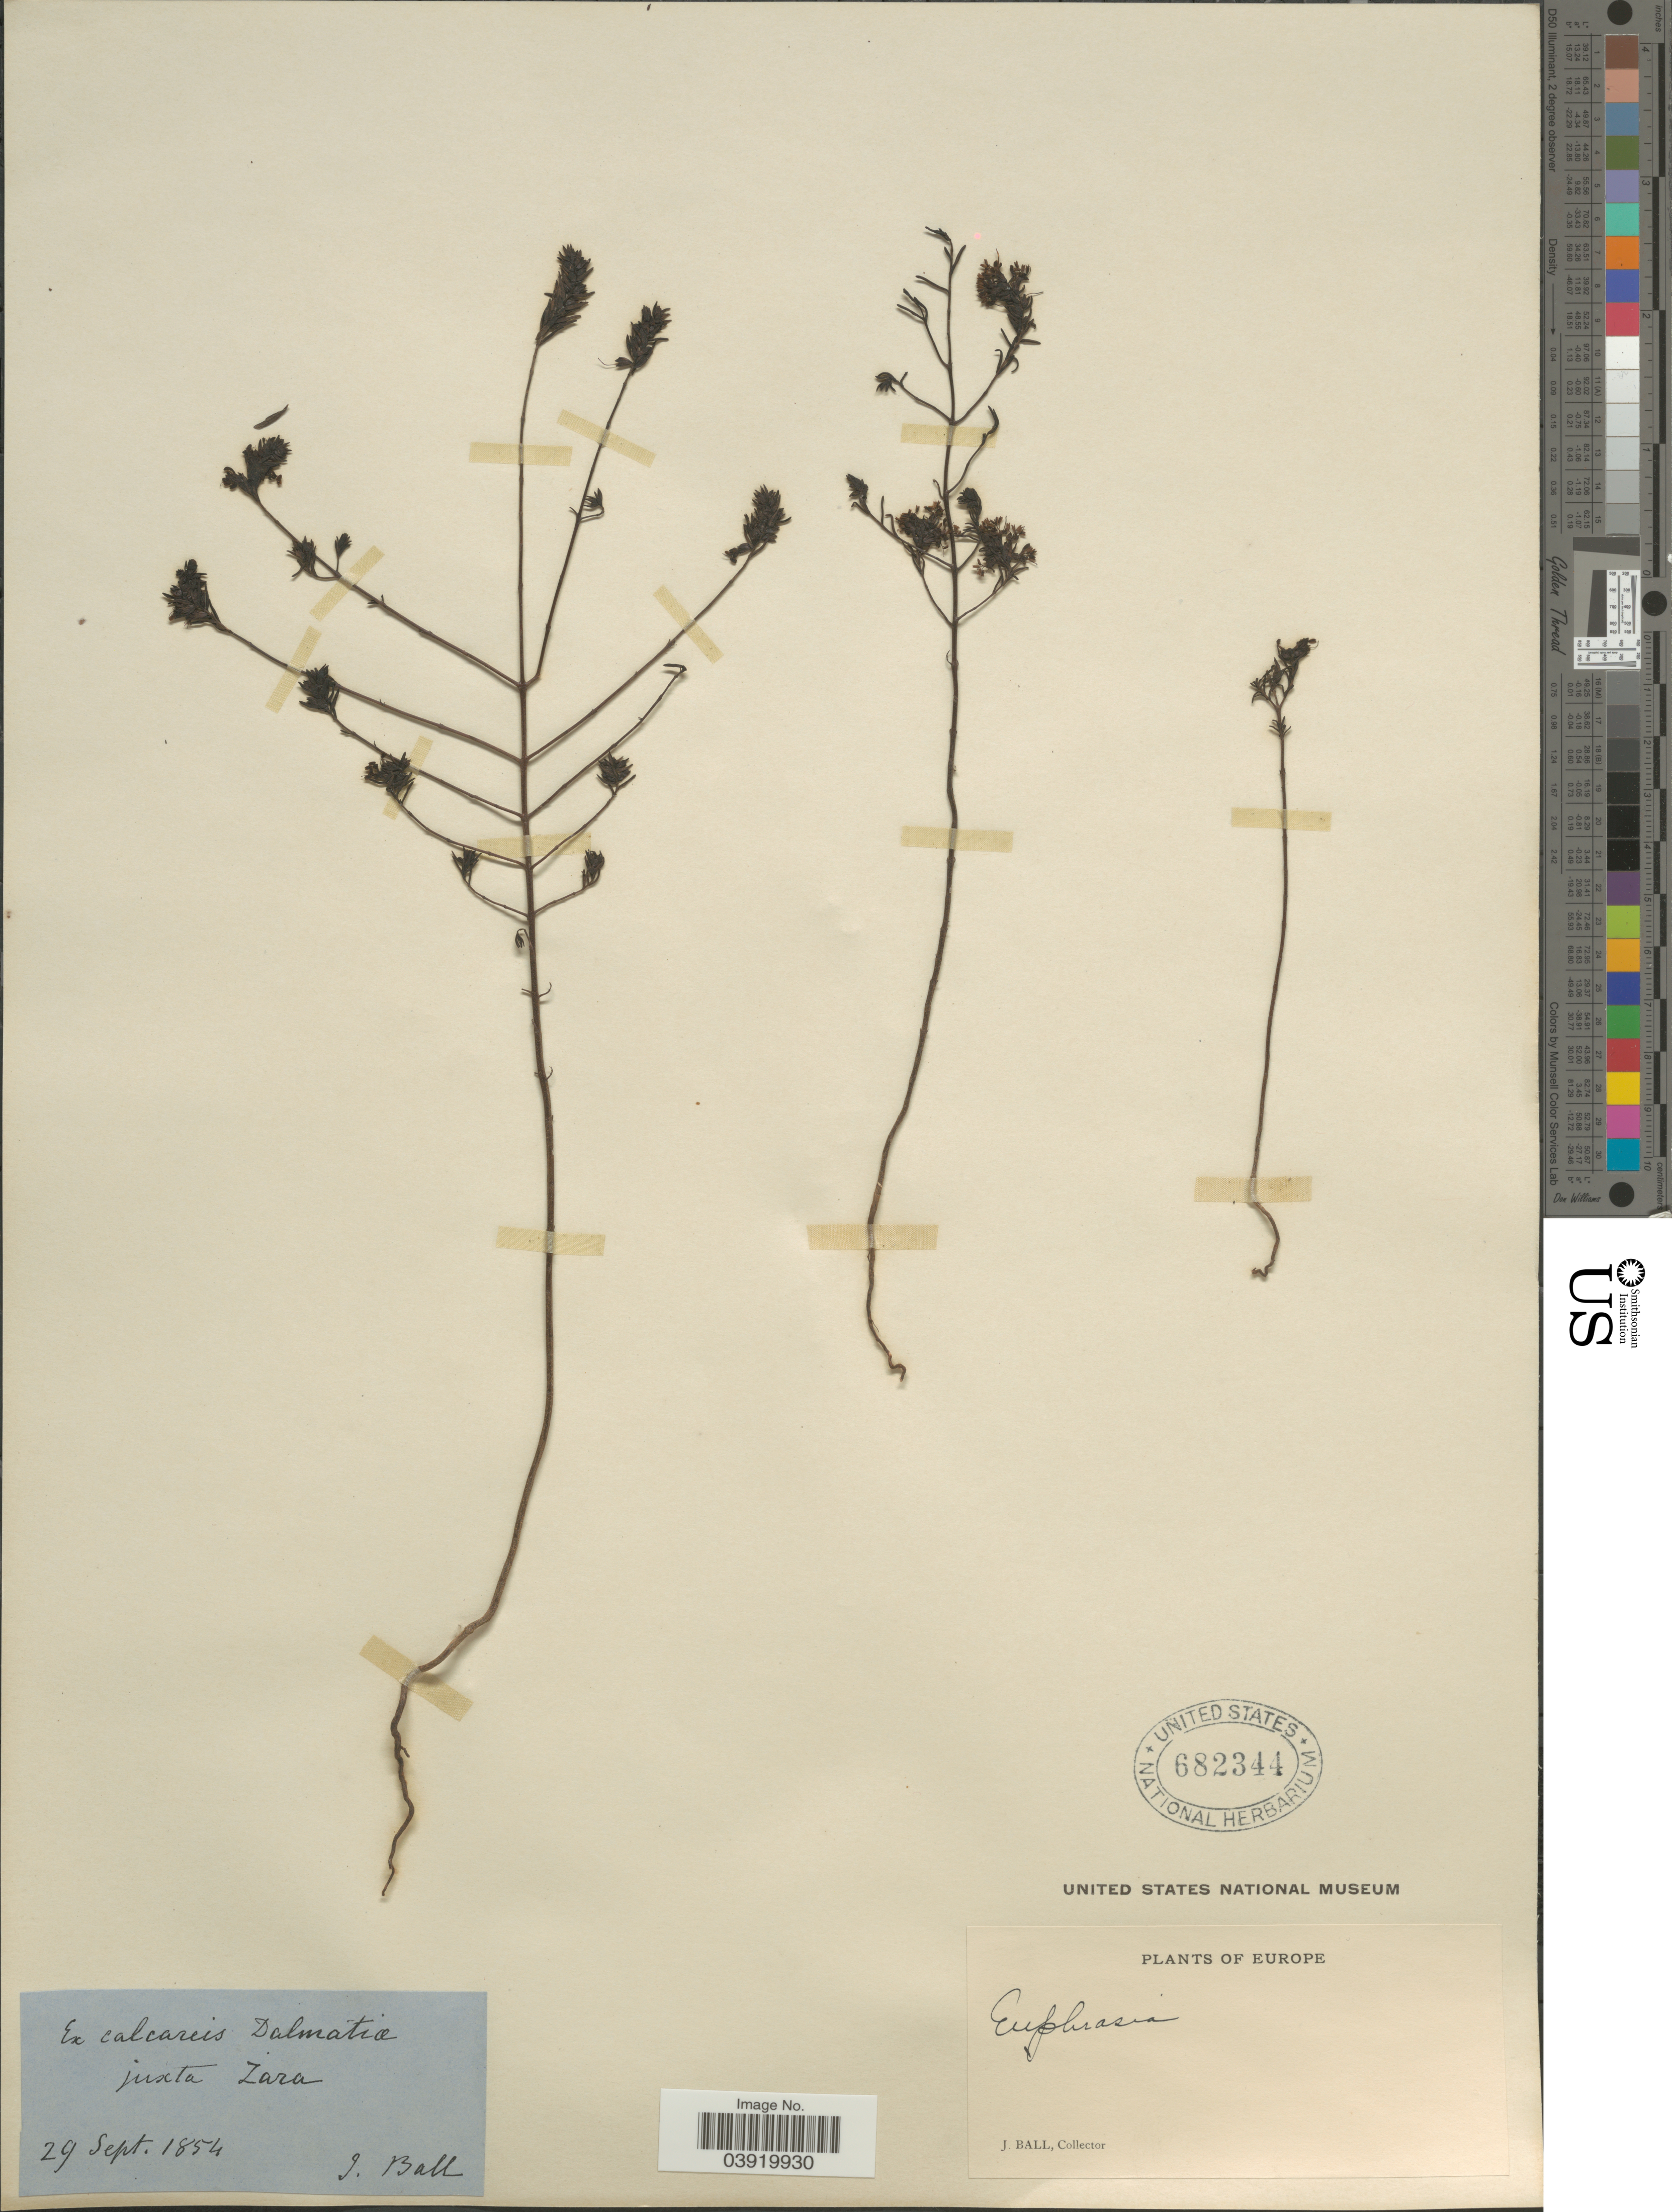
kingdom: Plantae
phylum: Tracheophyta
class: Magnoliopsida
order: Lamiales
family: Orobanchaceae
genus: Odontites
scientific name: Odontites sp.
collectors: J. Ball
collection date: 1854-09-29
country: Croatia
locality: Ex calcareis Dalmatia juxta Zara. Europe.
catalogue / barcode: US 682344